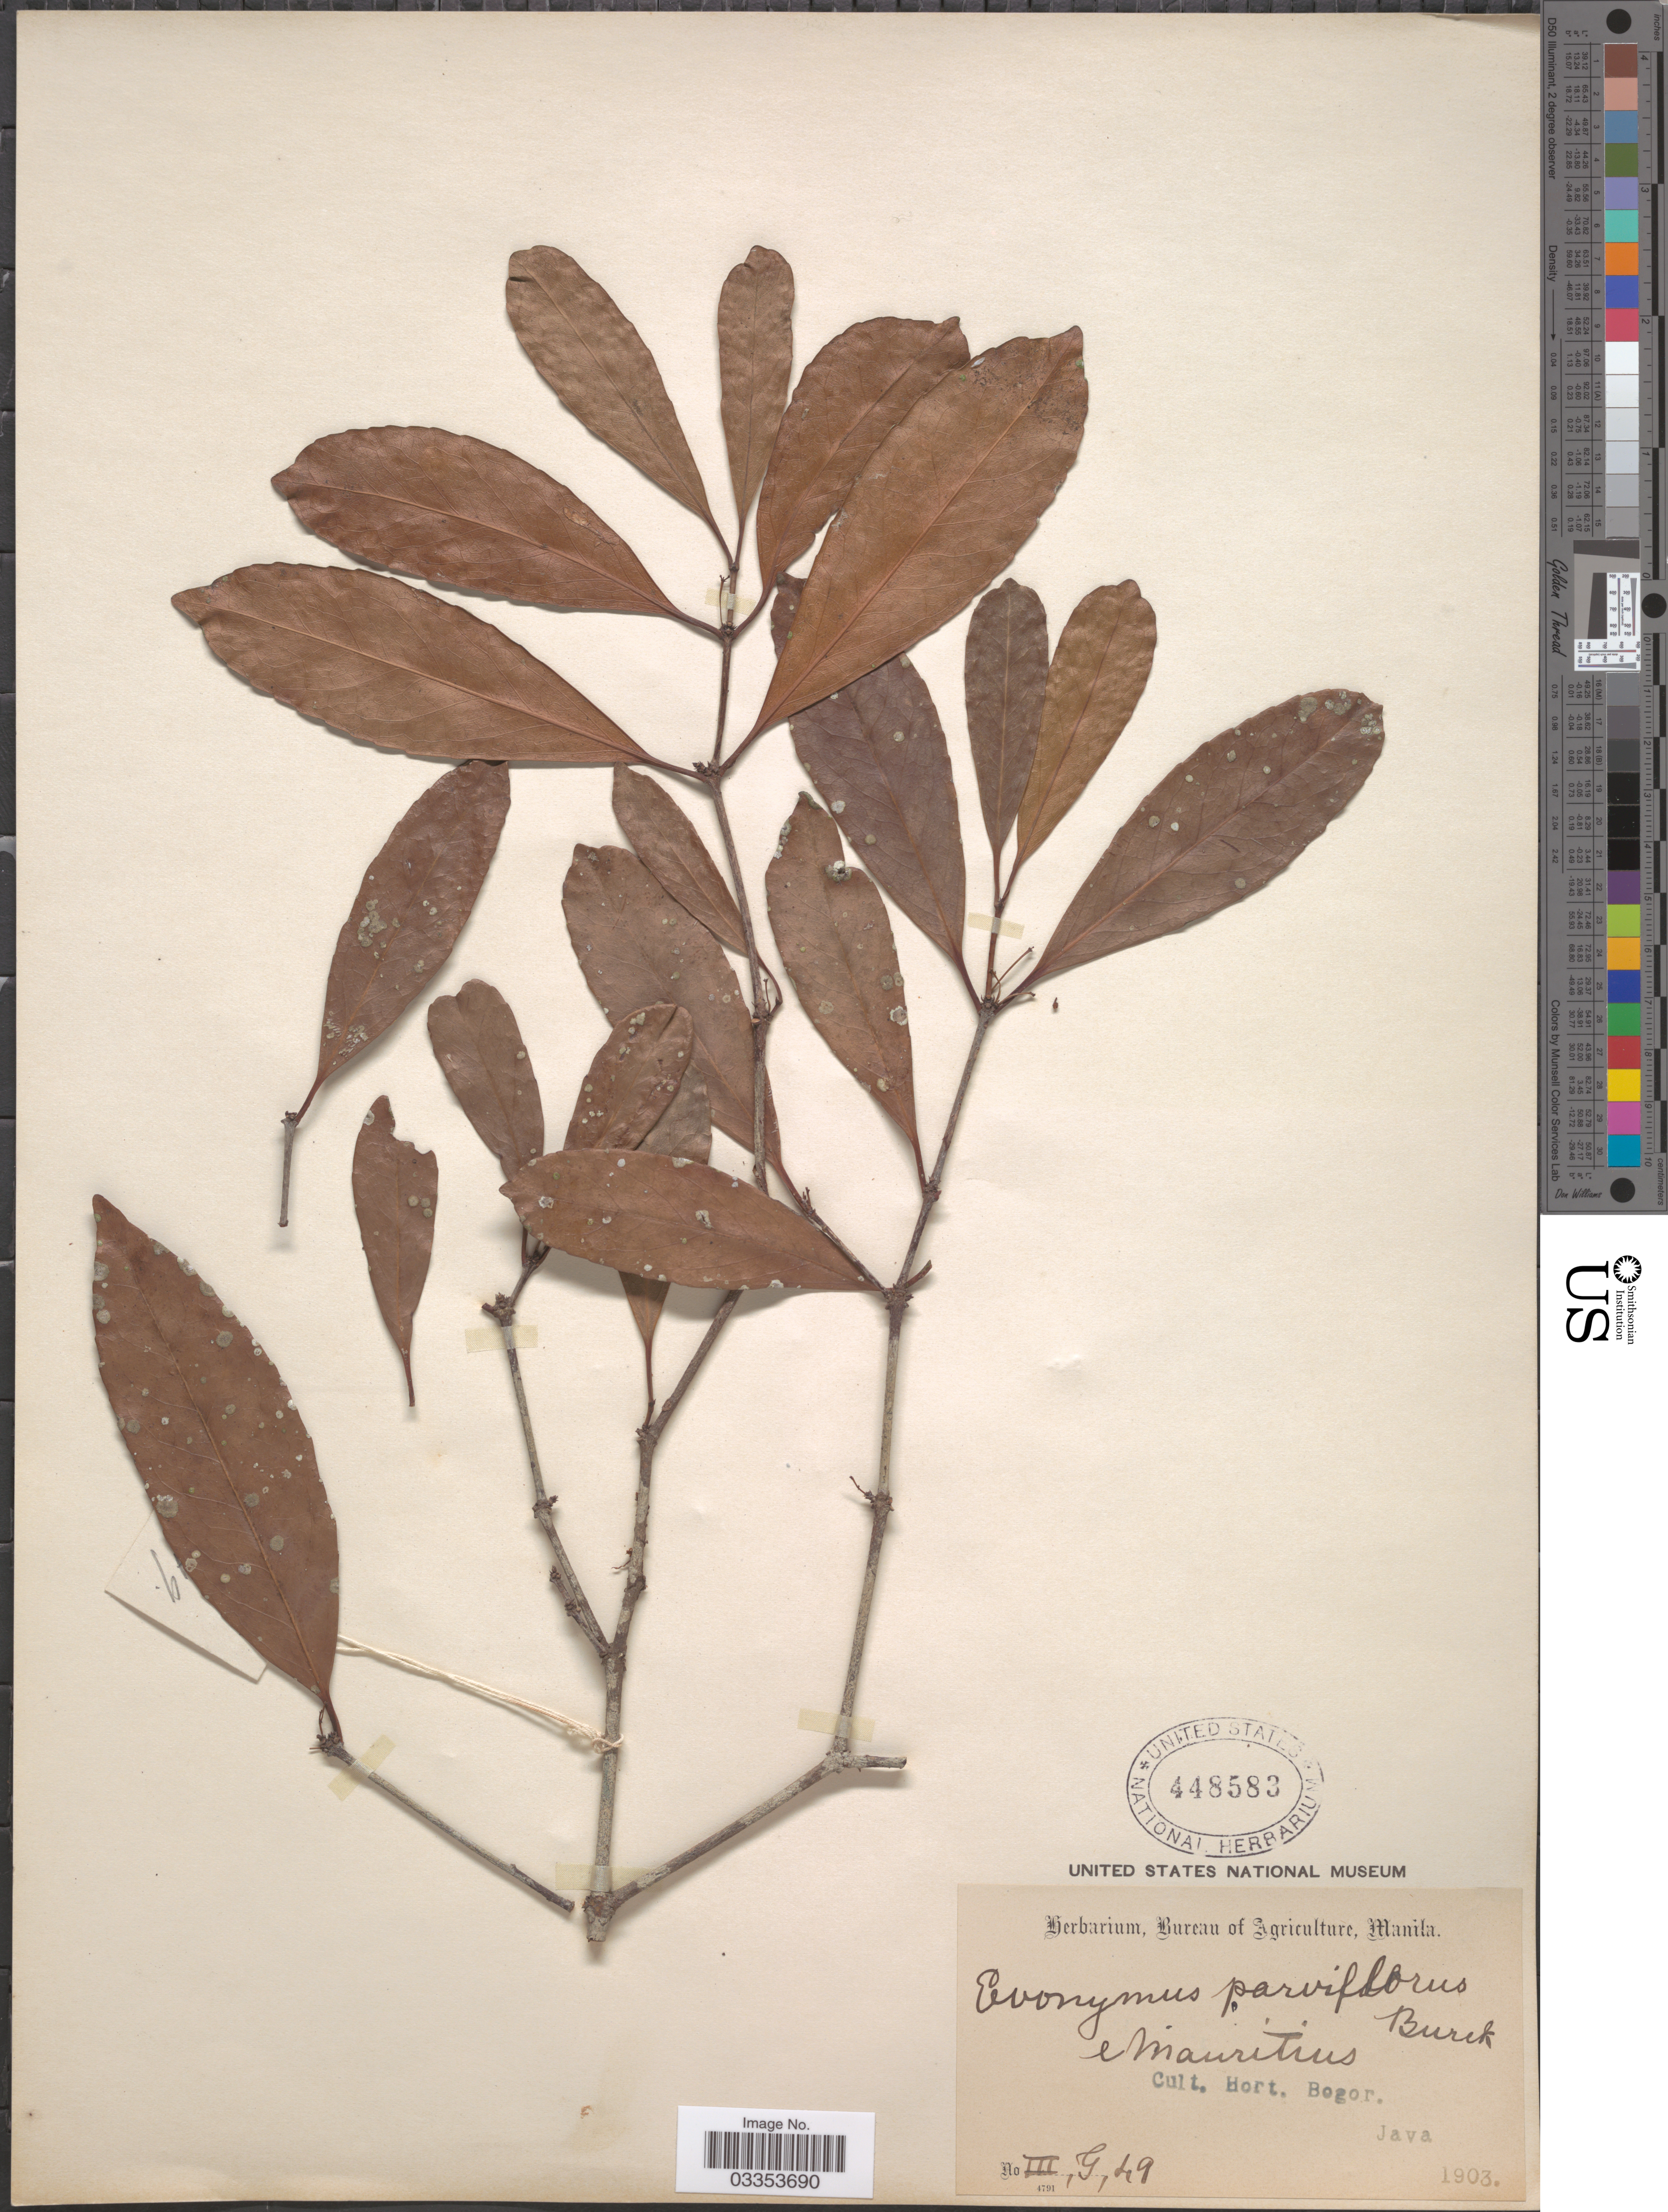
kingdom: Plantae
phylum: Tracheophyta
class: Magnoliopsida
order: Celastrales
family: Celastraceae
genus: Euonymus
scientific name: Euonymus parviflorus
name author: Hemsl.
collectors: ex Herb. Bur. Agric. Manila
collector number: III, G, 49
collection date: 1903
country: Indonesia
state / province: Java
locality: Cult. Hort. Bogor.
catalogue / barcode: US 448583